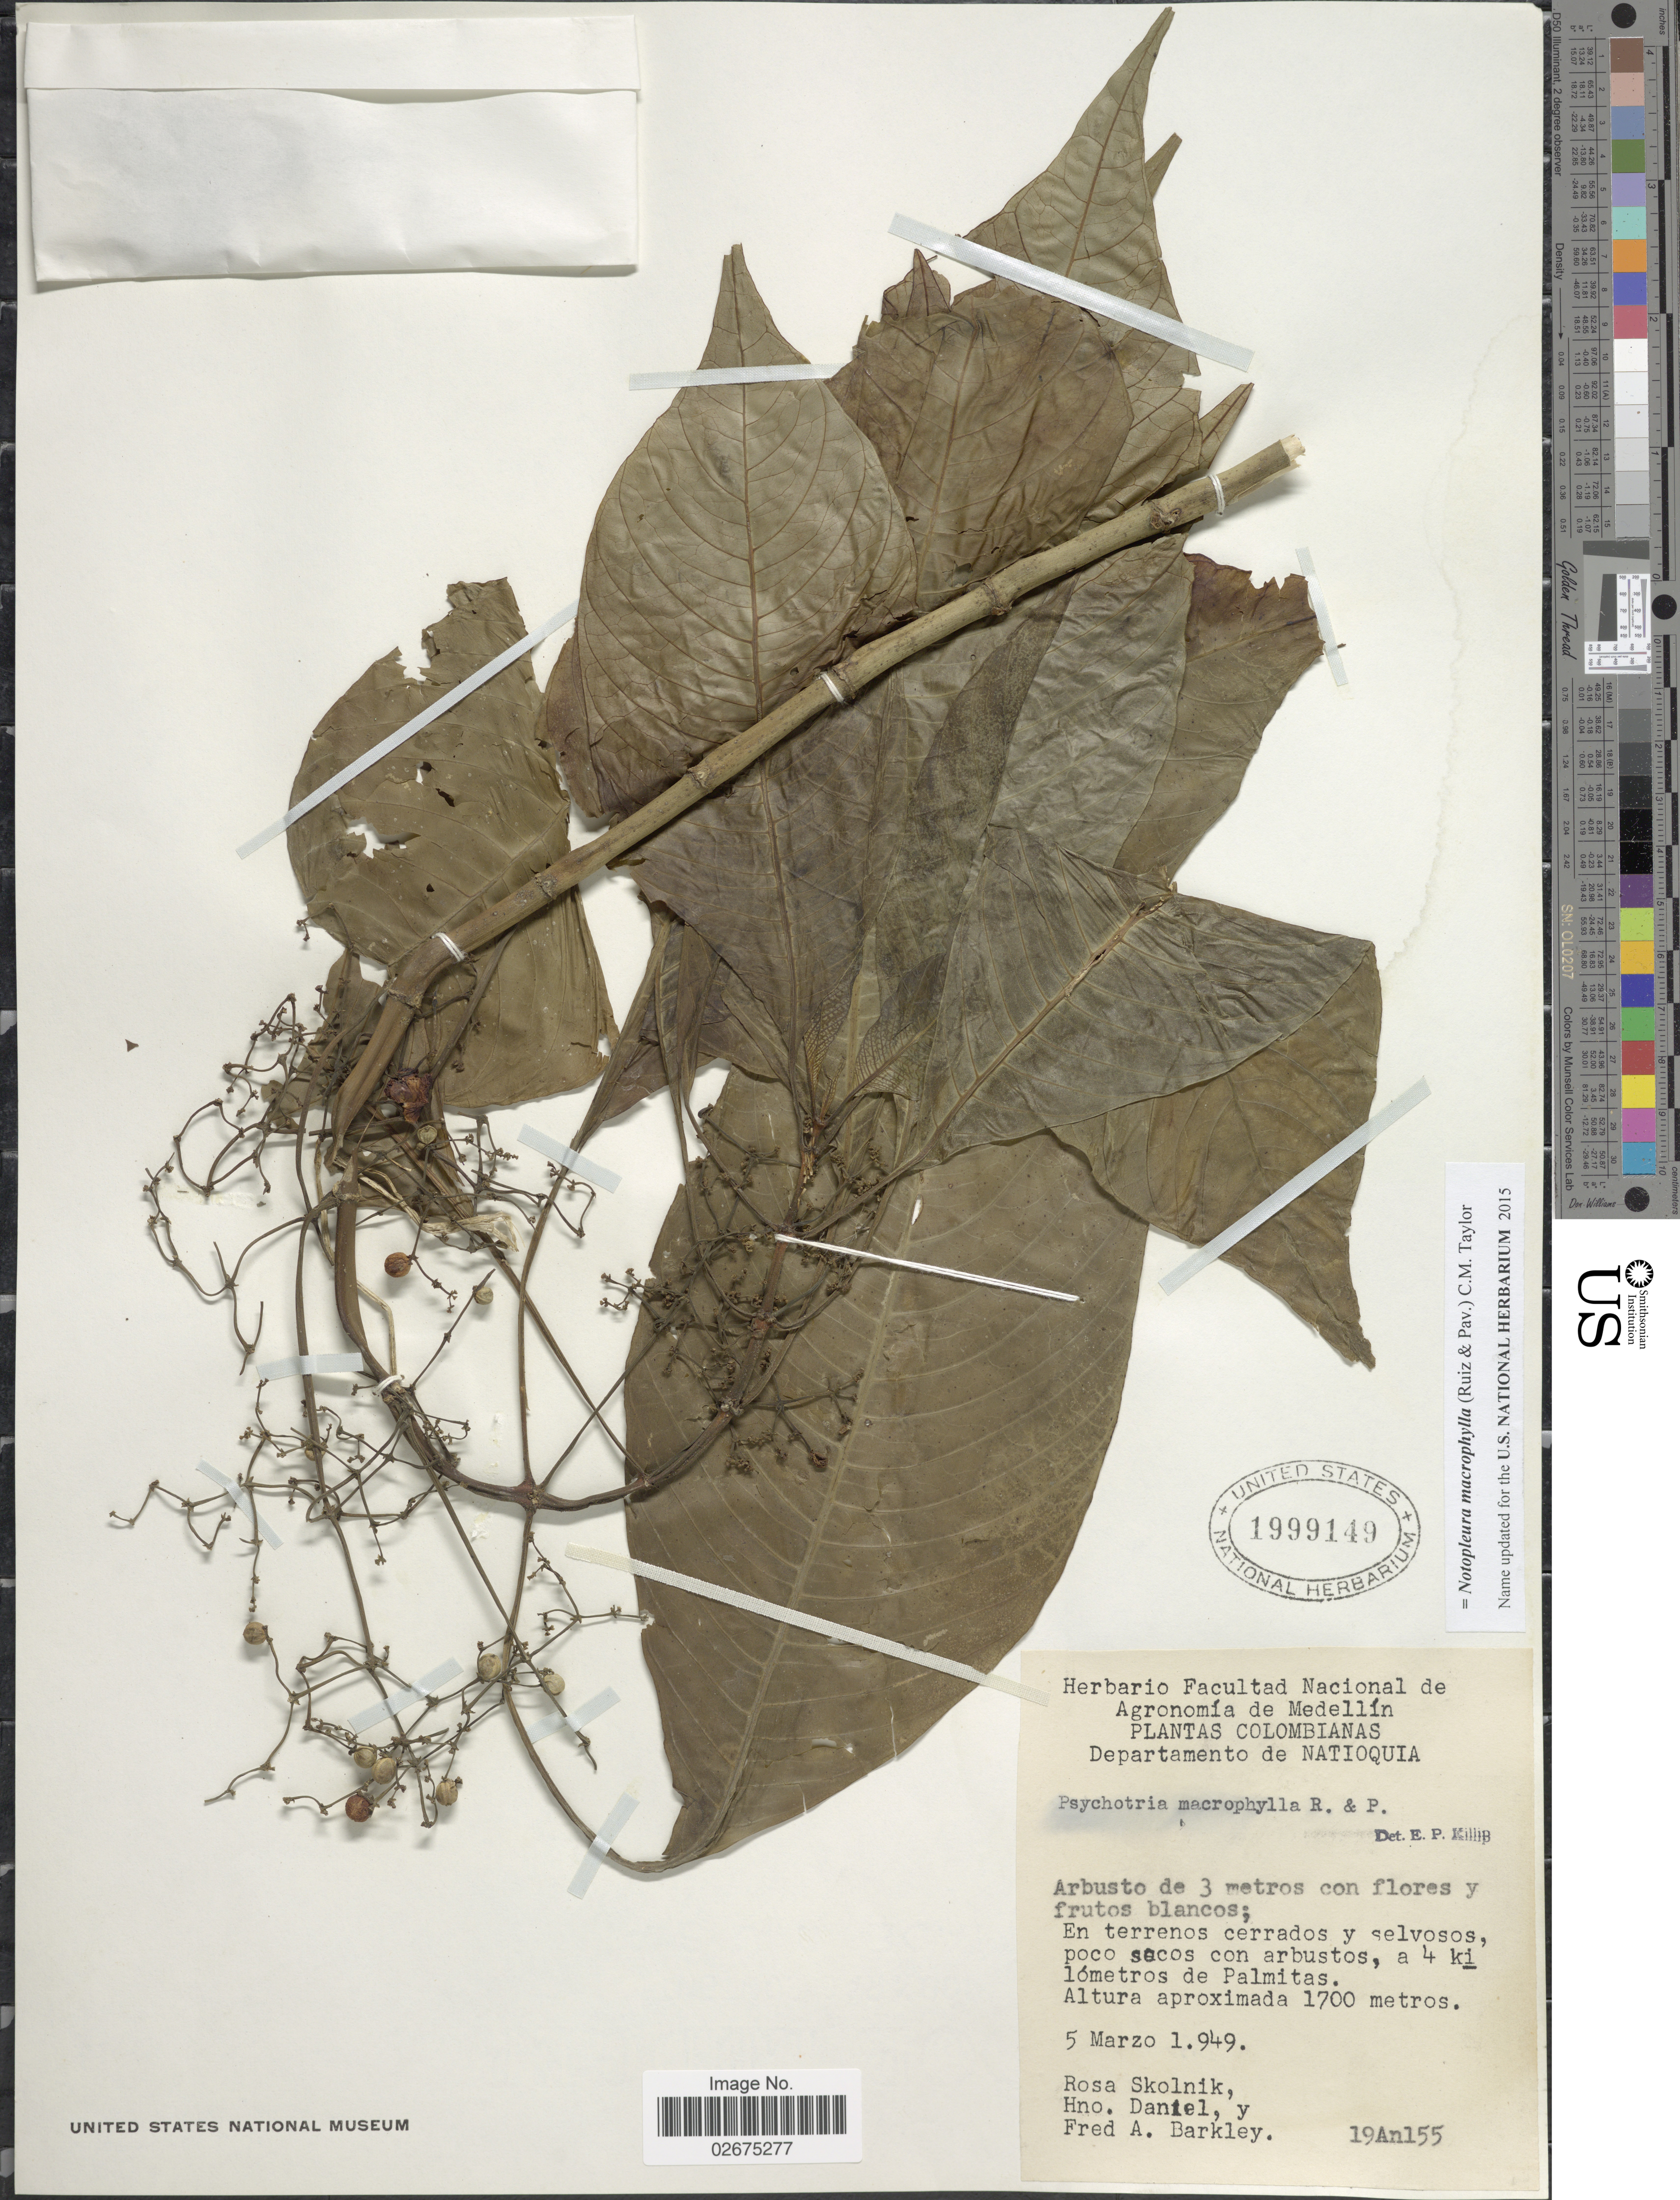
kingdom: Plantae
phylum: Tracheophyta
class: Magnoliopsida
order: Gentianales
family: Rubiaceae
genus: Notopleura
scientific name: Notopleura macrophylla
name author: (Ruiz & Pav.) C.M. Taylor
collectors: R. Skolnik, H. Daniel & F. A. Barkley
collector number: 19An155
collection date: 1949-03-05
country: Colombia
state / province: Antioquia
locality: Departamento de Antioquia, En terrenos cerrados y selvosos, poco secos con arbustos, a 4 kilómetros de Palmitas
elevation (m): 1700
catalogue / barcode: US 1999149